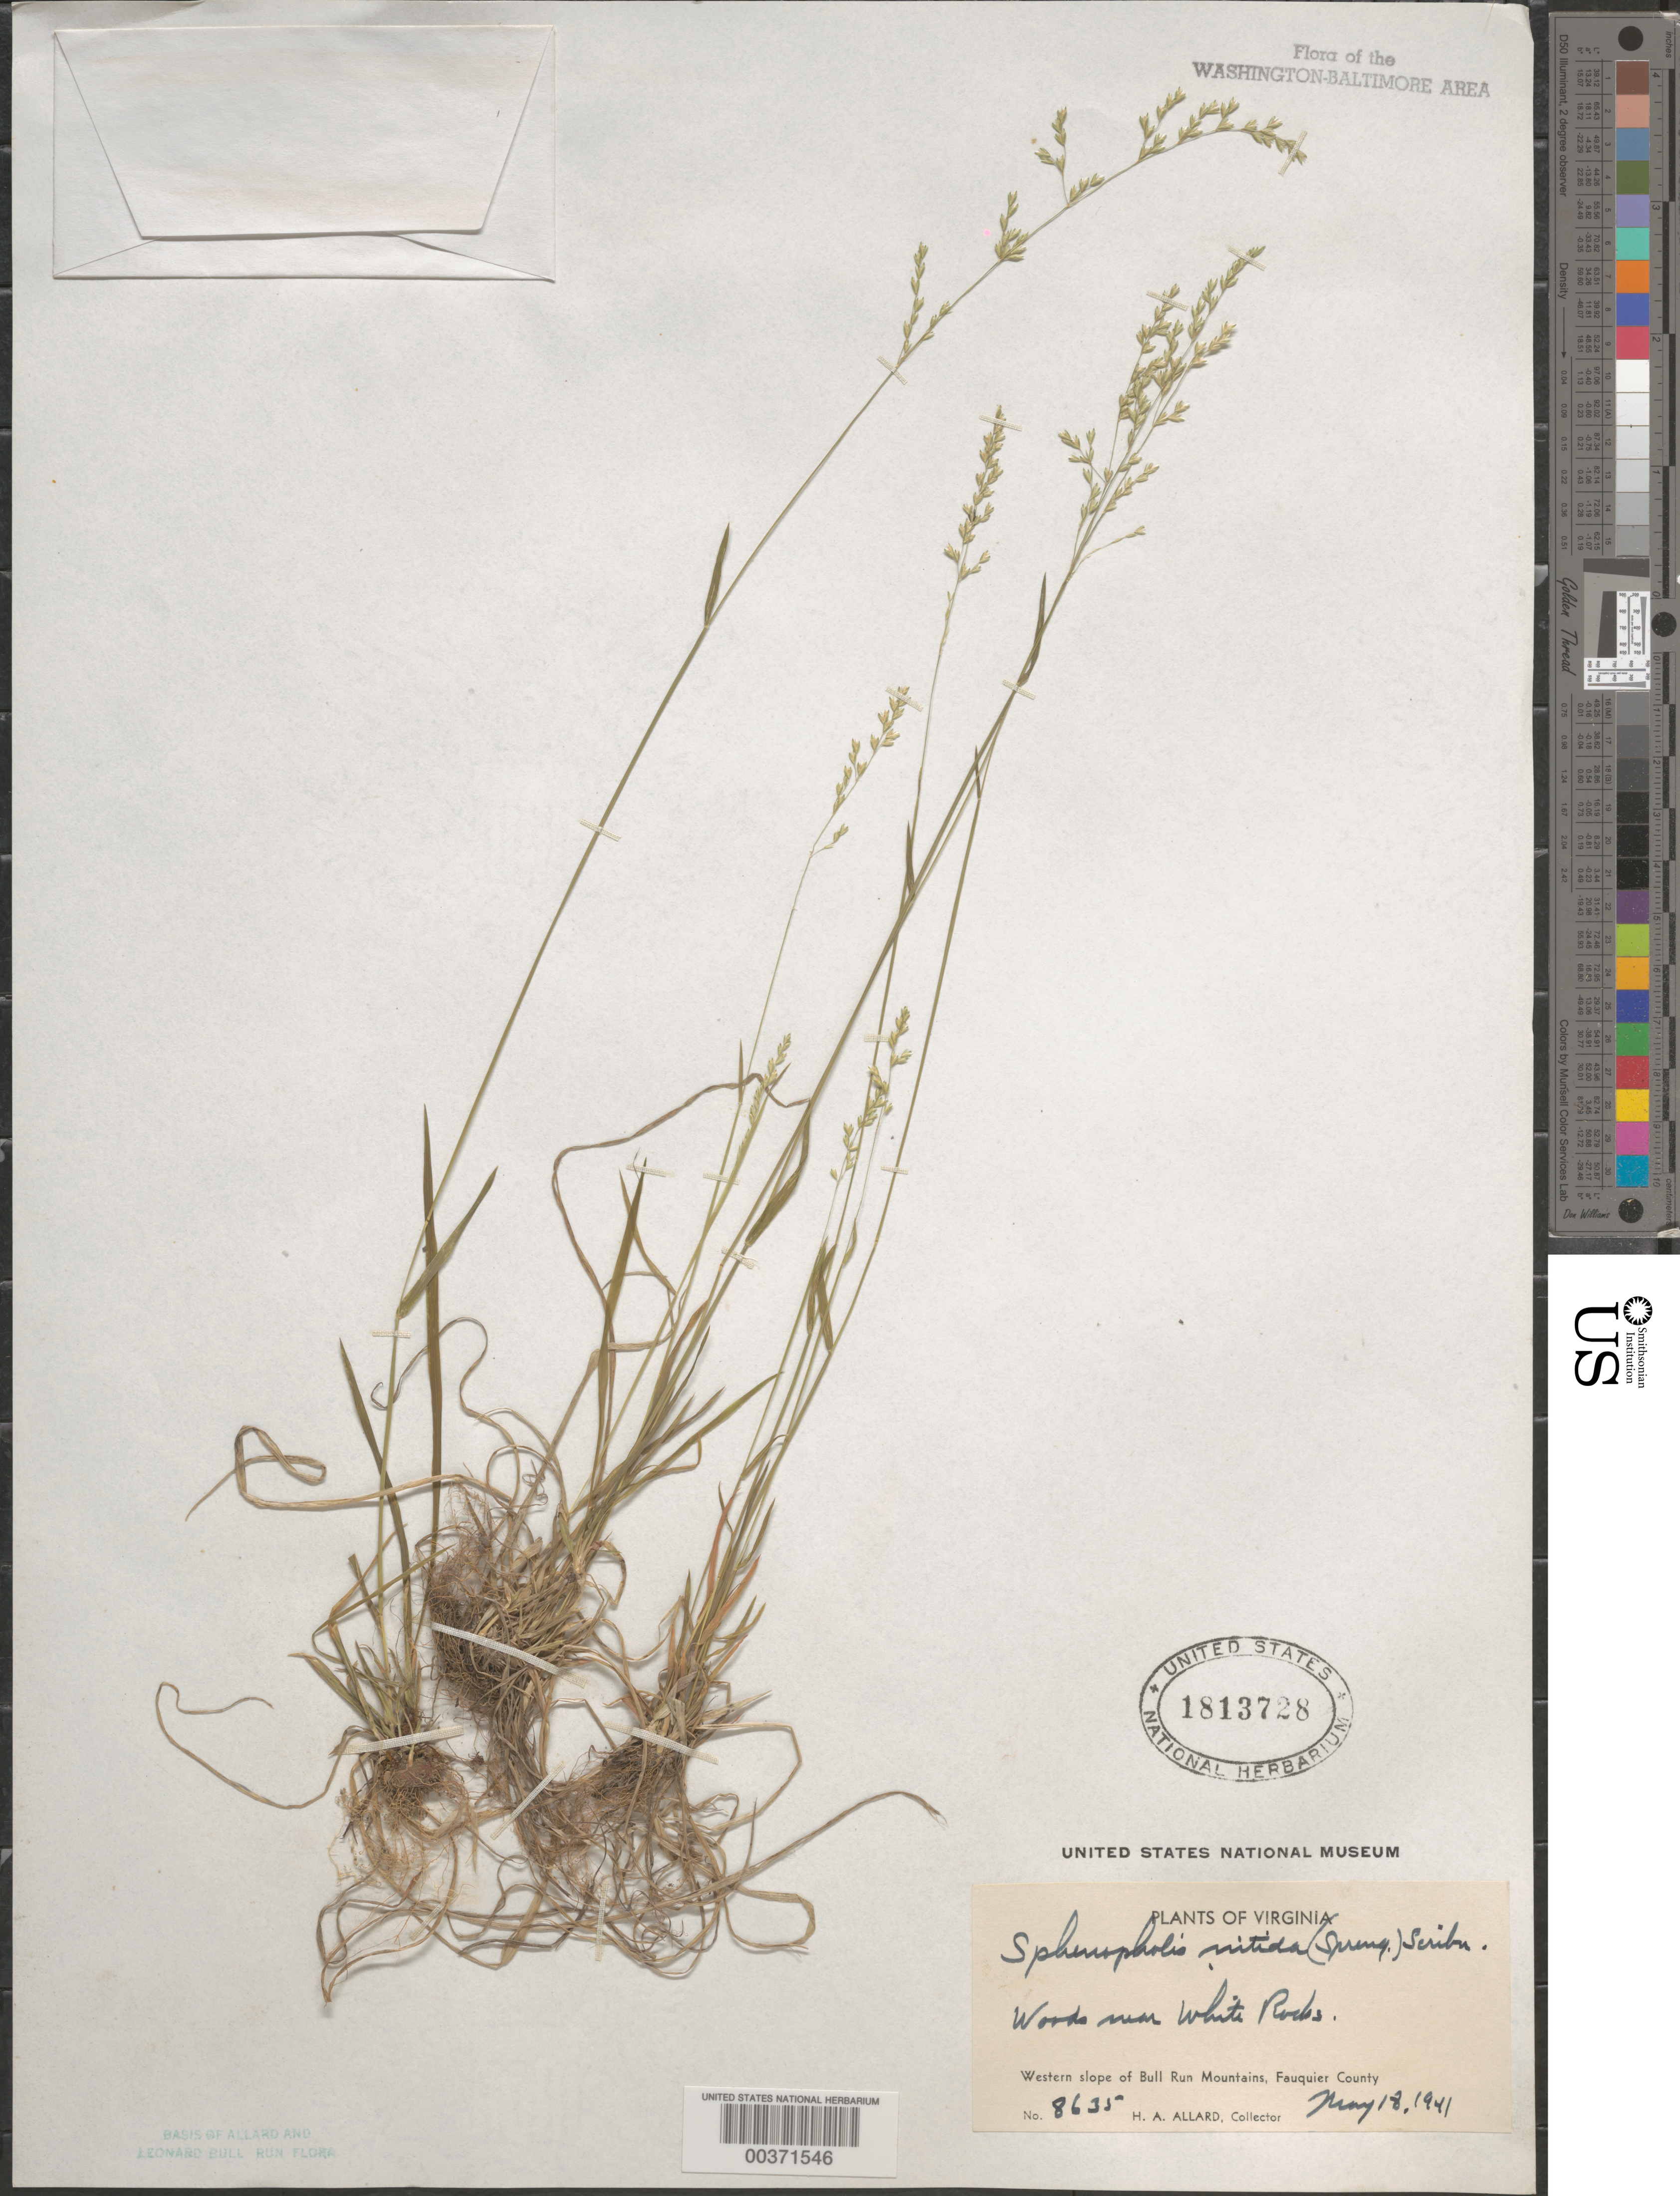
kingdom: Plantae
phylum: Tracheophyta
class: Liliopsida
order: Poales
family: Poaceae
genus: Sphenopholis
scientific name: Sphenopholis nitida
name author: (Biehler) Scribn.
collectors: H. A. Allard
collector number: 8635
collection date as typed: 18 May 1941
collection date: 1941-05-18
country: United States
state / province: Virginia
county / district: Fauquier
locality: White Rocks vicinity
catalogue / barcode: US 1813728